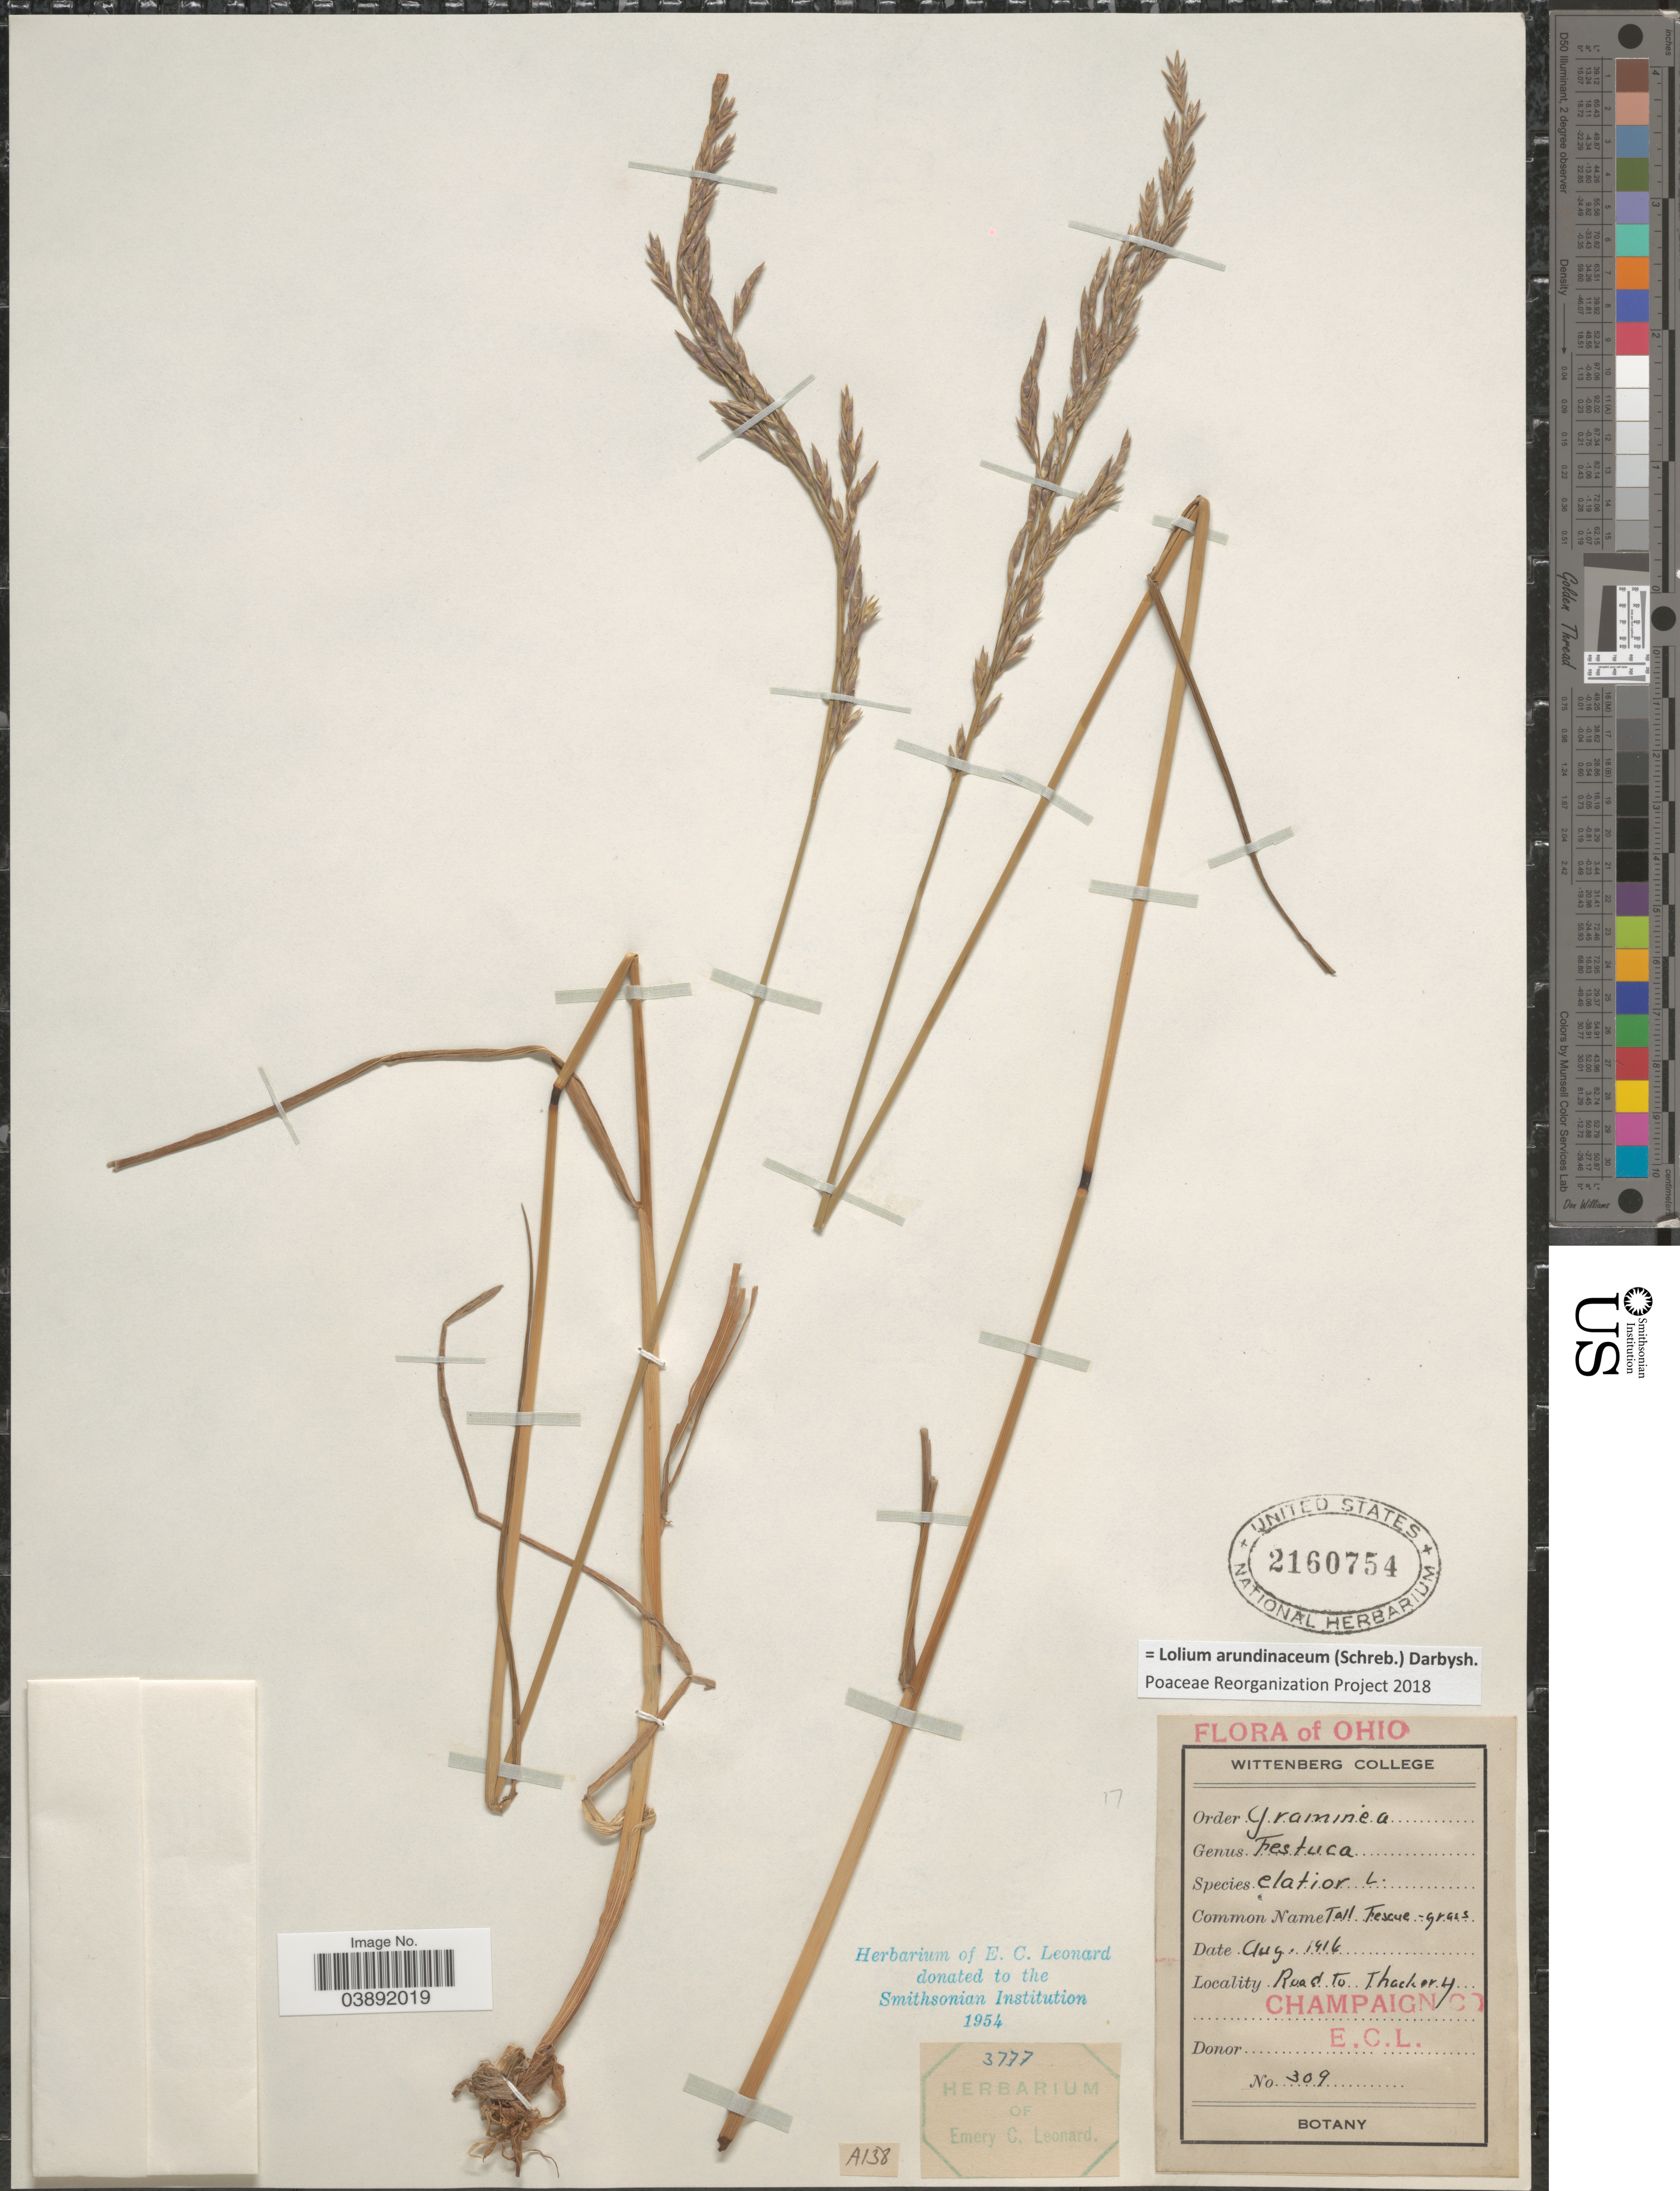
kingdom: Plantae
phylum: Tracheophyta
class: Liliopsida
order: Poales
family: Poaceae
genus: Lolium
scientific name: Lolium arundinaceum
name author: (Schreb.) Darbysh.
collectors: E. C. Leonard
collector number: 309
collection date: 1916-08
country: United States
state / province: Ohio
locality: Road to Thackery. Champaign Co.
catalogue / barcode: US 2160754